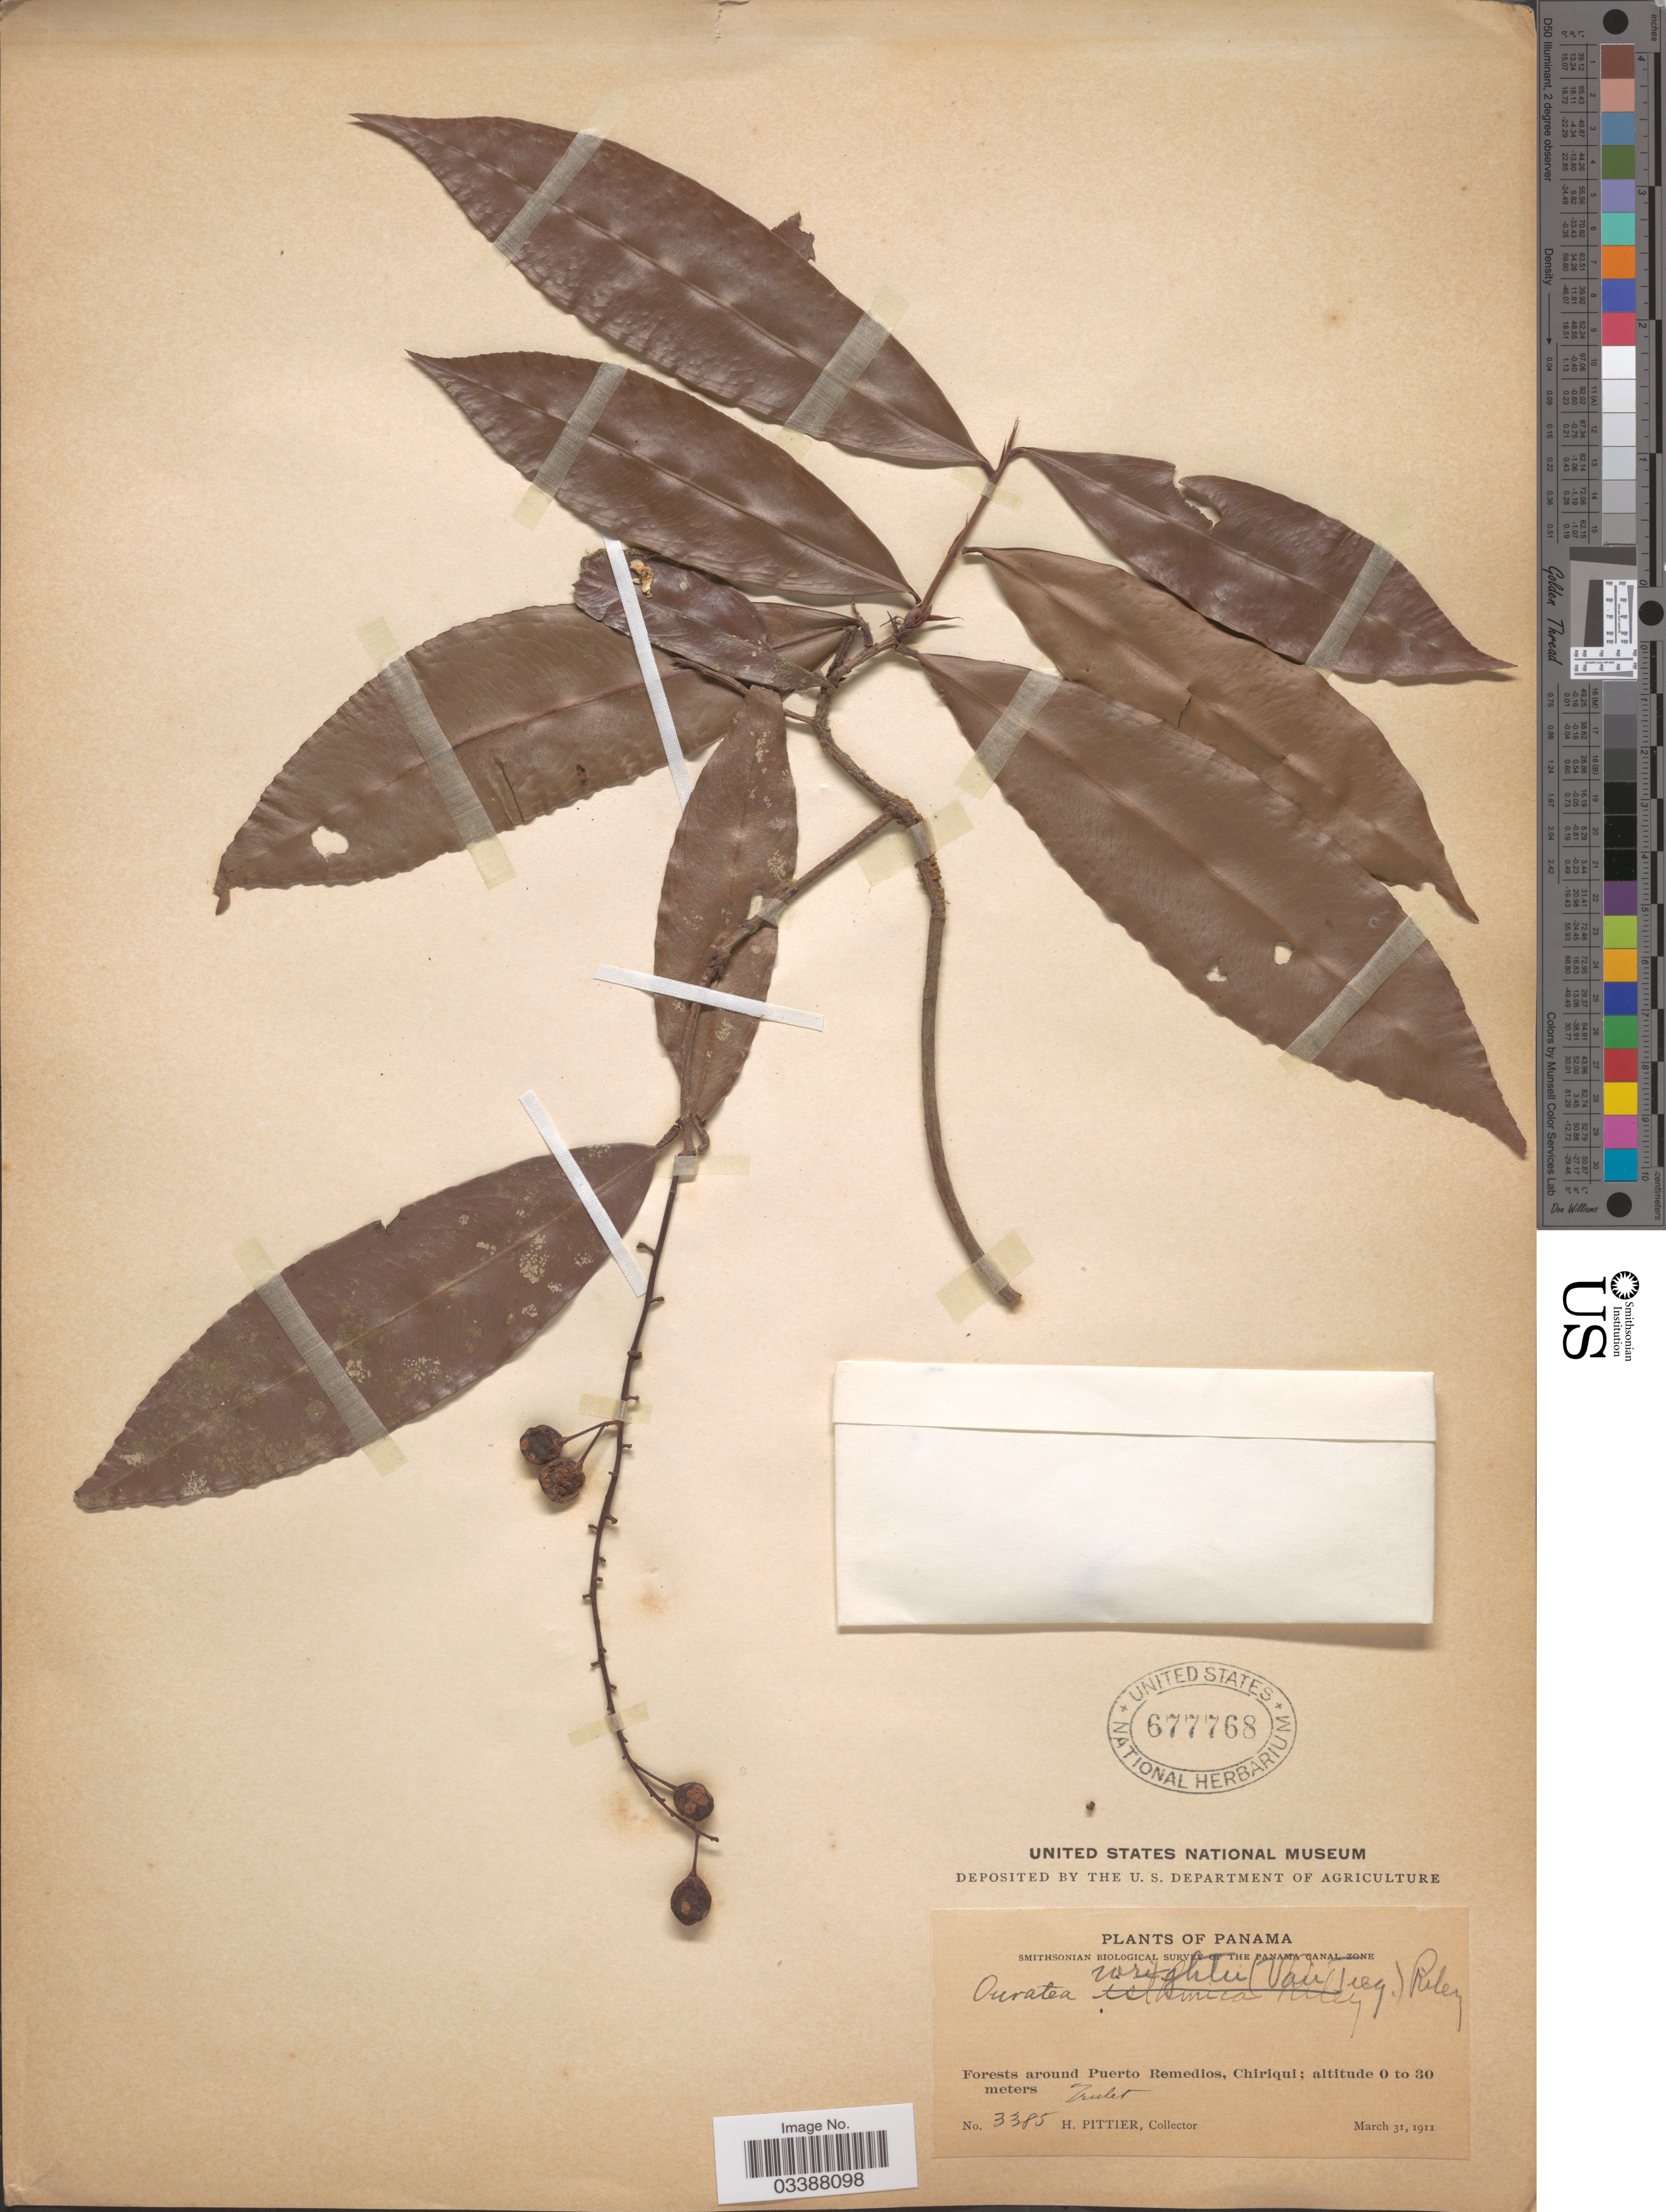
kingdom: Plantae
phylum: Tracheophyta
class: Magnoliopsida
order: Malpighiales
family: Ochnaceae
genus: Ouratea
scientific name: Ouratea lucens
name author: (Kunth) Engl.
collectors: H. F. Pittier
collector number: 3385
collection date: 1911-03-31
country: Panama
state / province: Chiriqui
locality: Forests around Puerto Remedios.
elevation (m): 0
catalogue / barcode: US 677768